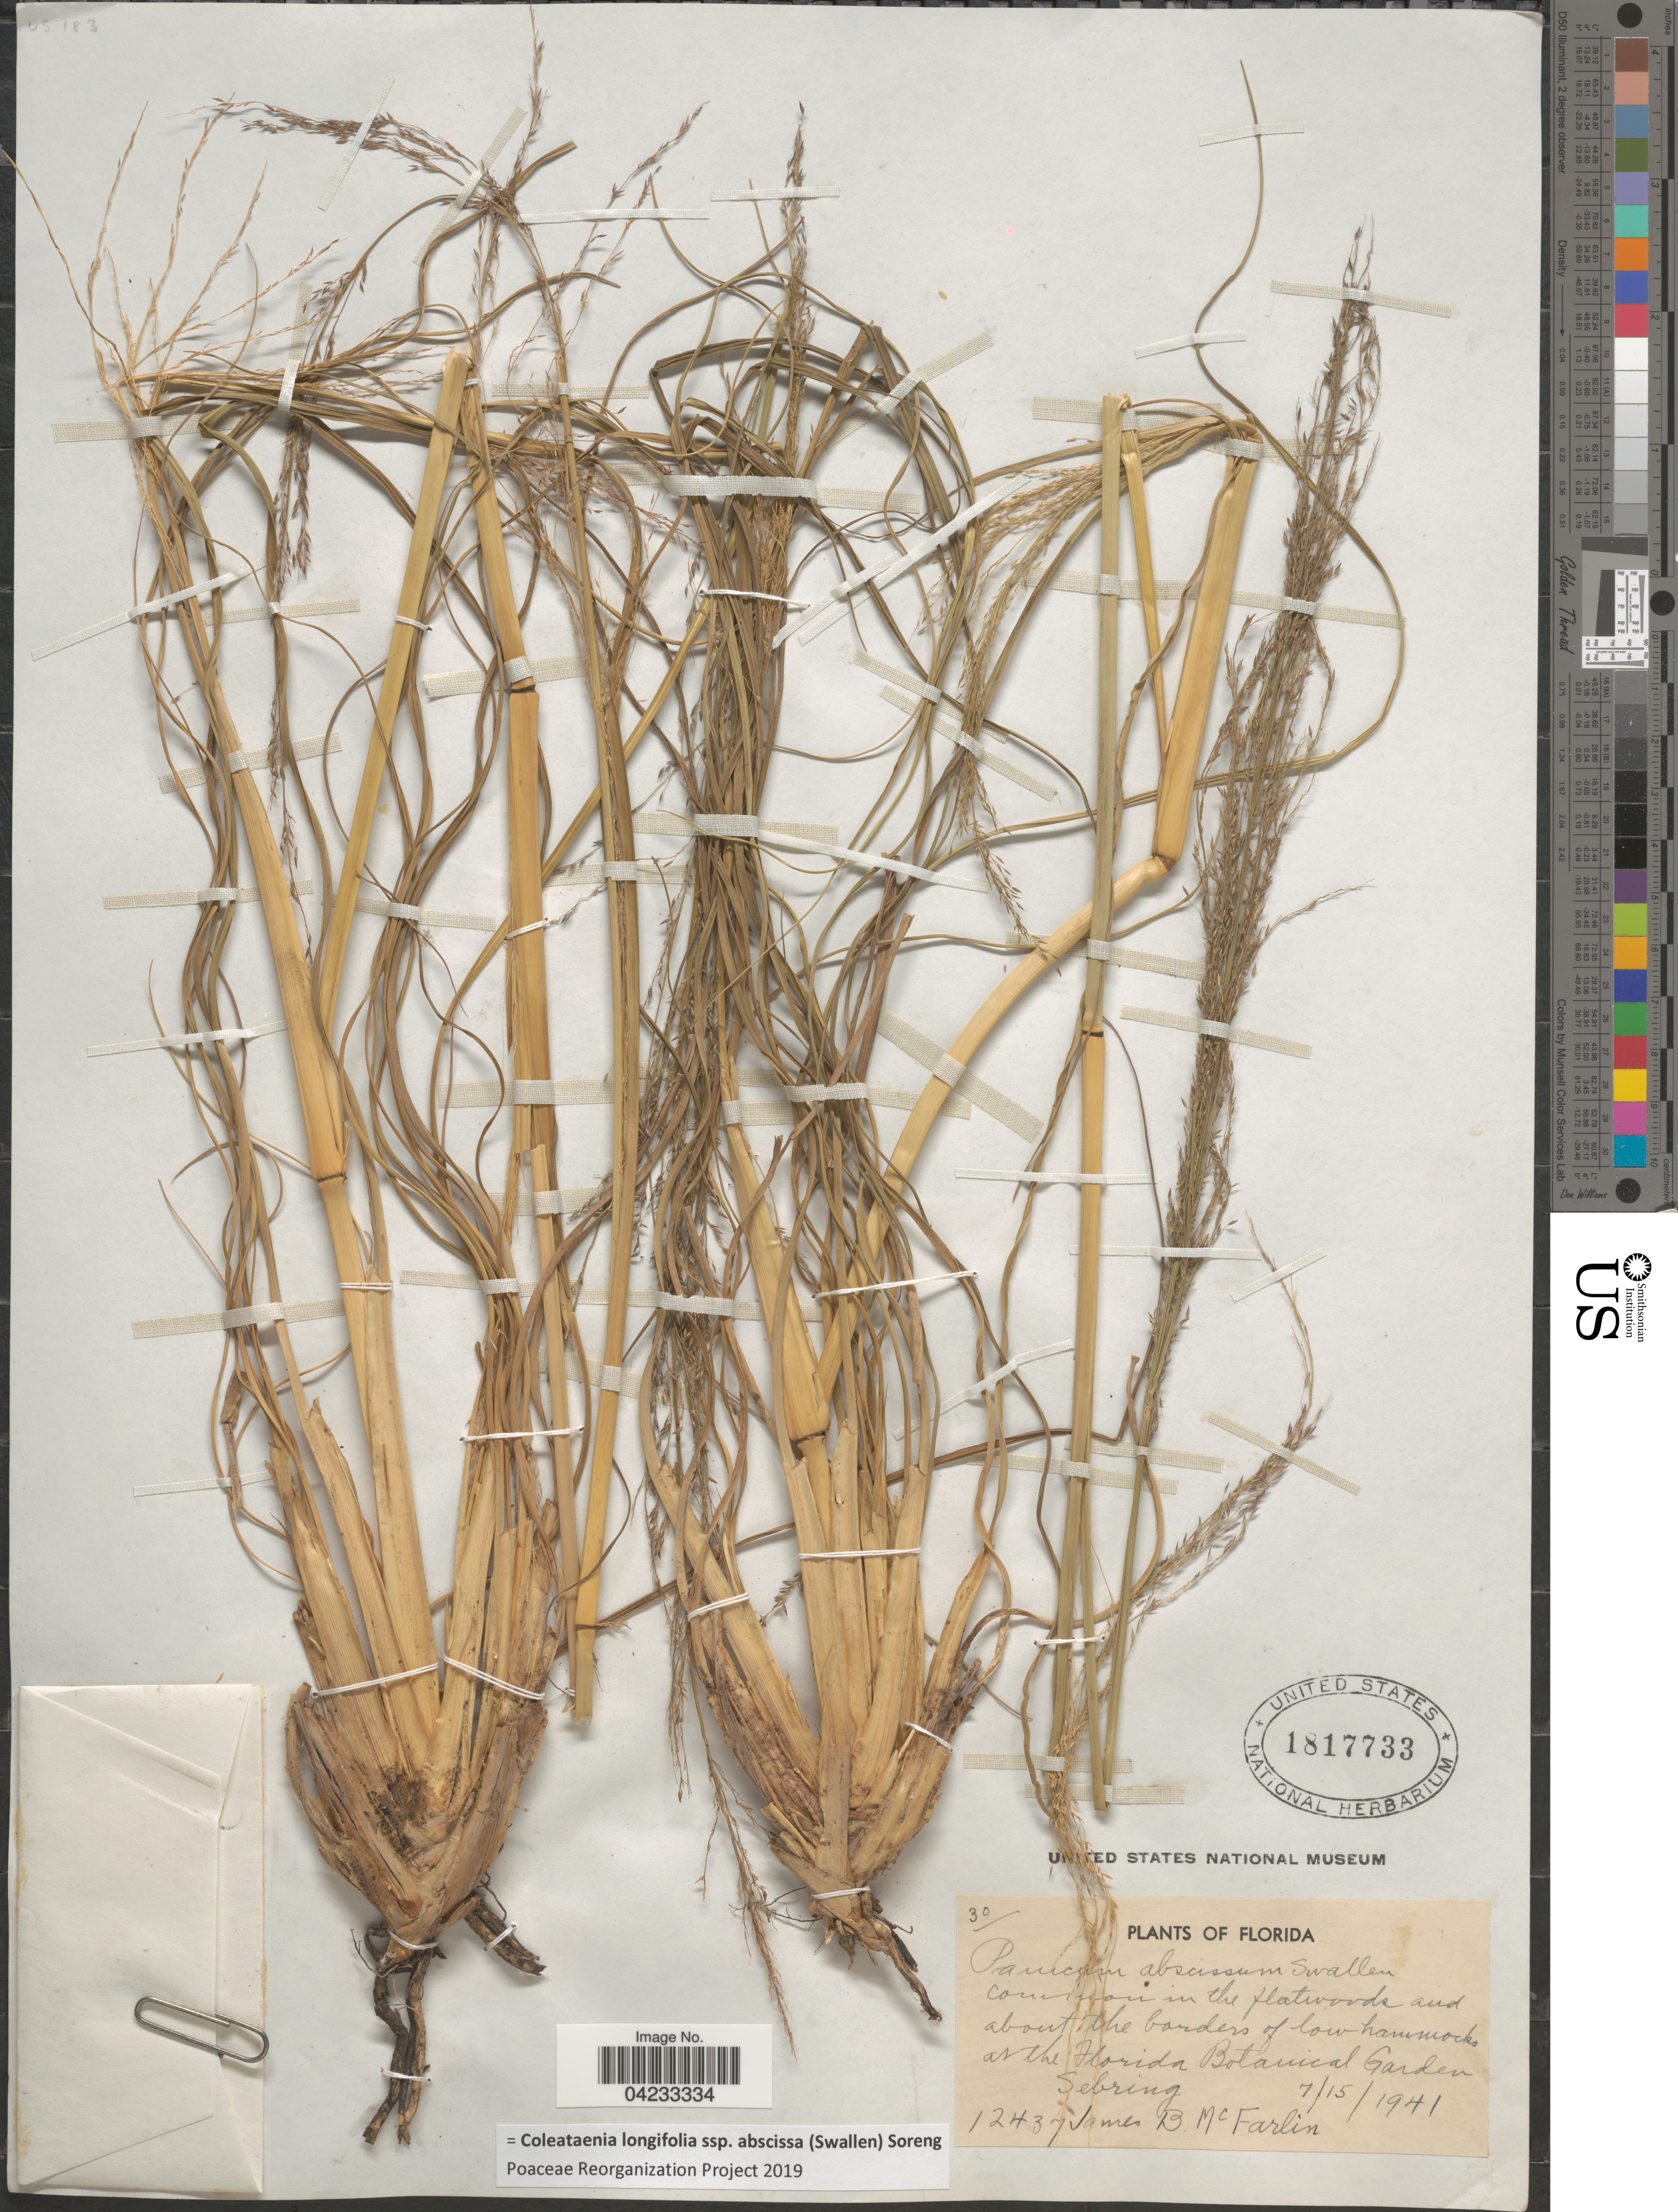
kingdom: Plantae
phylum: Tracheophyta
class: Liliopsida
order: Poales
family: Poaceae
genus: Coleataenia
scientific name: Coleataenia longifolia subsp. abscissa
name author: (Swallen) Soreng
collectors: J. McFarlin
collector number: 12437/30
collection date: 1941-07-15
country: United States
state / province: Florida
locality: Common in the flatwoods and about the borders of low hammocks at the Florida Botanical Garden Sebring.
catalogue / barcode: US 1817733